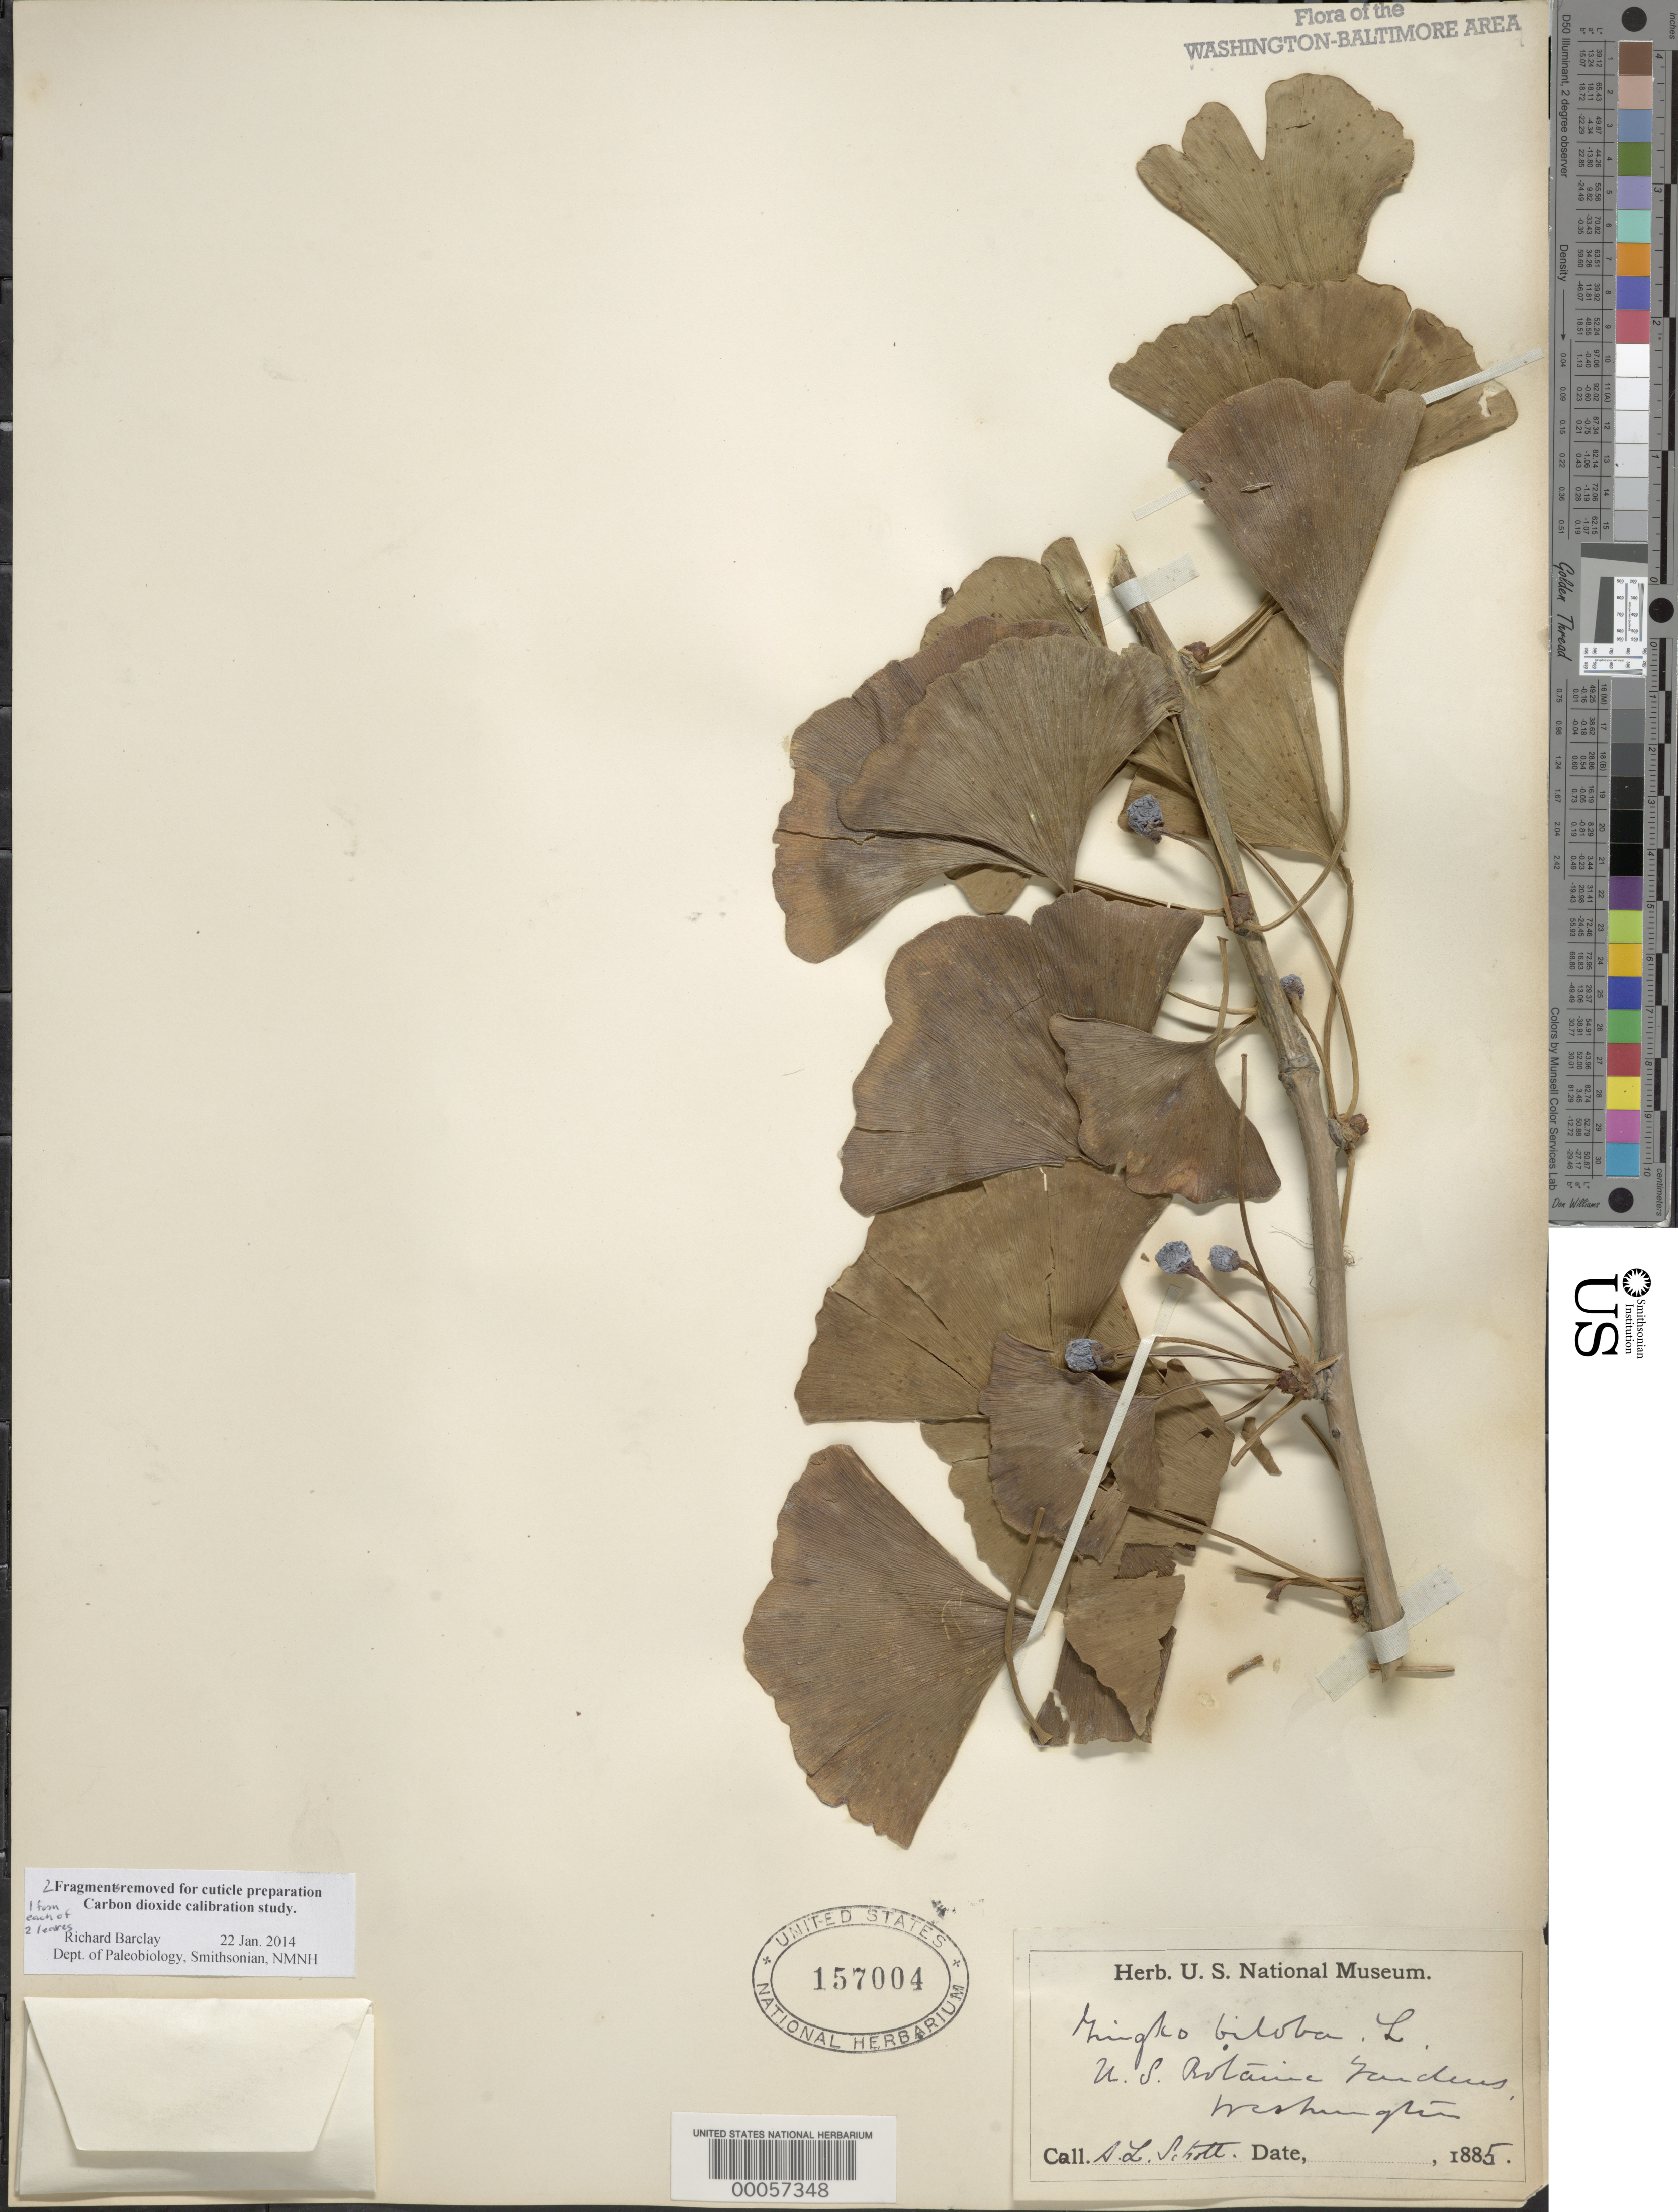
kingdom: Plantae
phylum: Tracheophyta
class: Ginkgoopsida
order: Ginkgoales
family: Ginkgoaceae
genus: Ginkgo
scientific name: Ginkgo biloba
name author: L.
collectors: A. L. Schott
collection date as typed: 1885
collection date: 1885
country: United States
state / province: District of Columbia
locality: Vicinity of Washington D.C., U.S. Botanic Gardens.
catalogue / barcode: US 157004